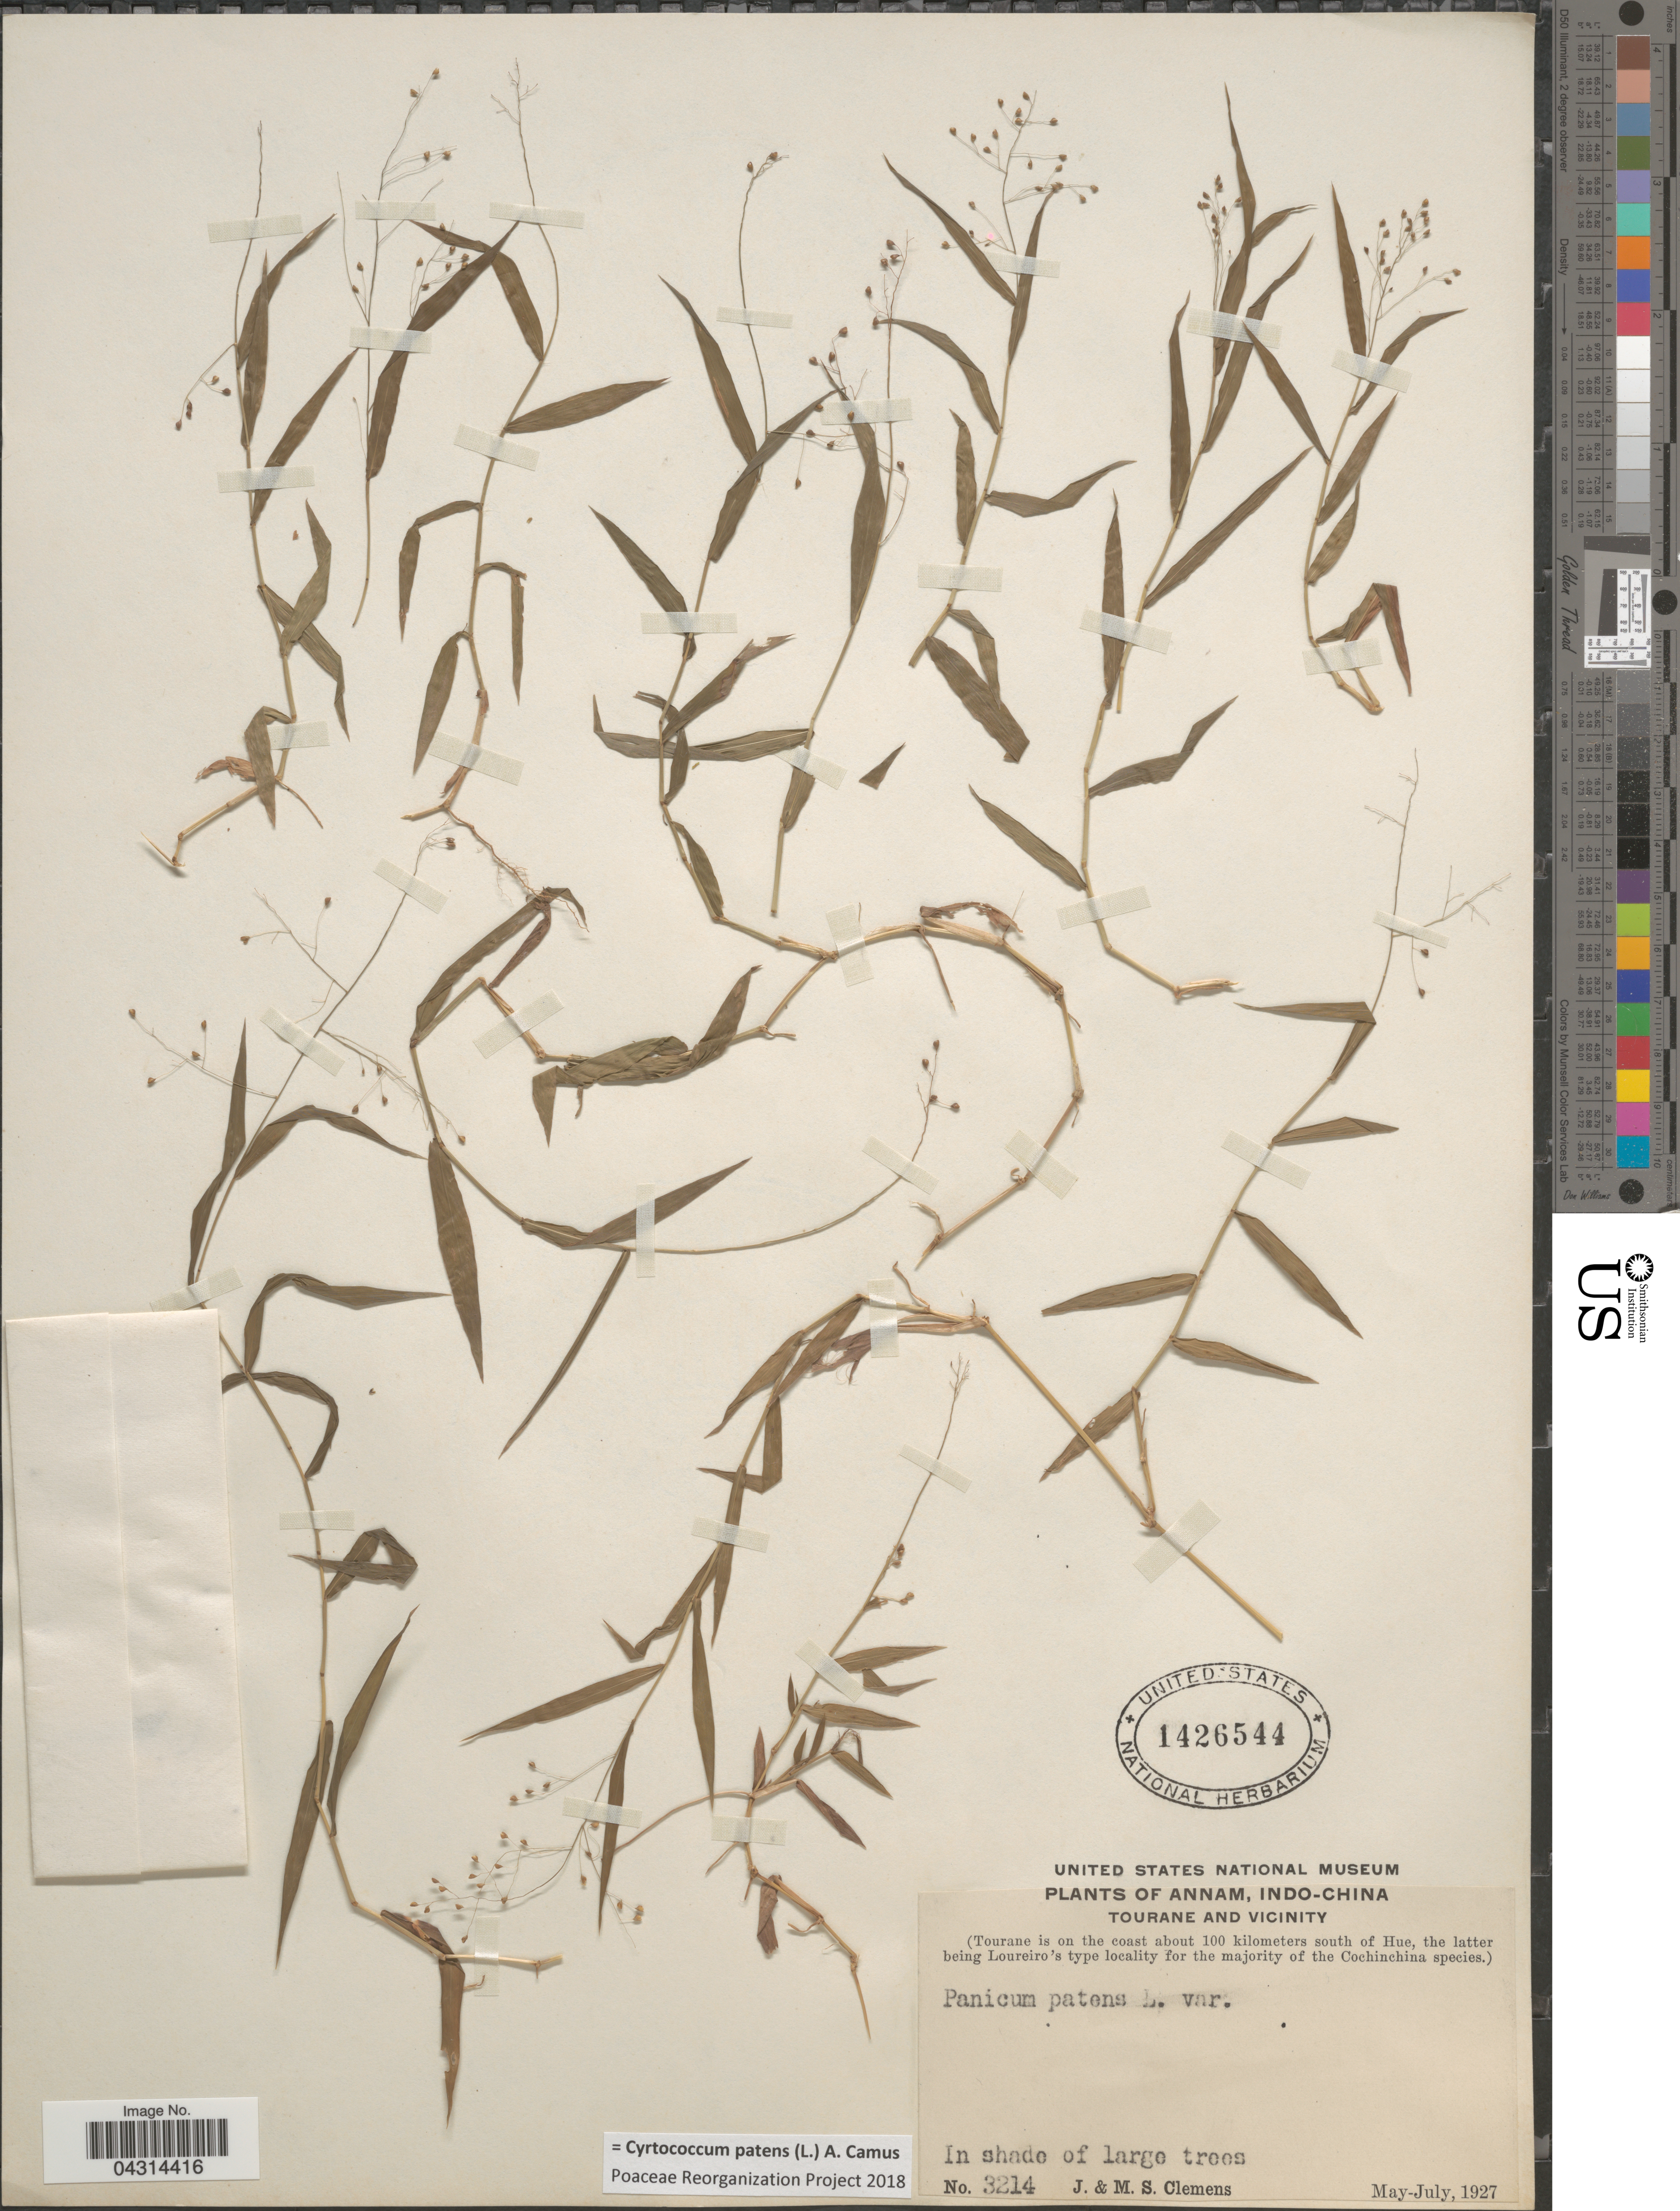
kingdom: Plantae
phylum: Tracheophyta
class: Liliopsida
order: Poales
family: Poaceae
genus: Cyrtococcum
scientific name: Cyrtococcum patens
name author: (L.) A. Camus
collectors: J. Clemens & M. S. Clemens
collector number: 3214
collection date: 1927-05/1927-07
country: Vietnam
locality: Annam, Indo-China. Tourane And Vicinity. (Tourane is on the coast about 100 kilometers south of Hue).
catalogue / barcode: US 1426544